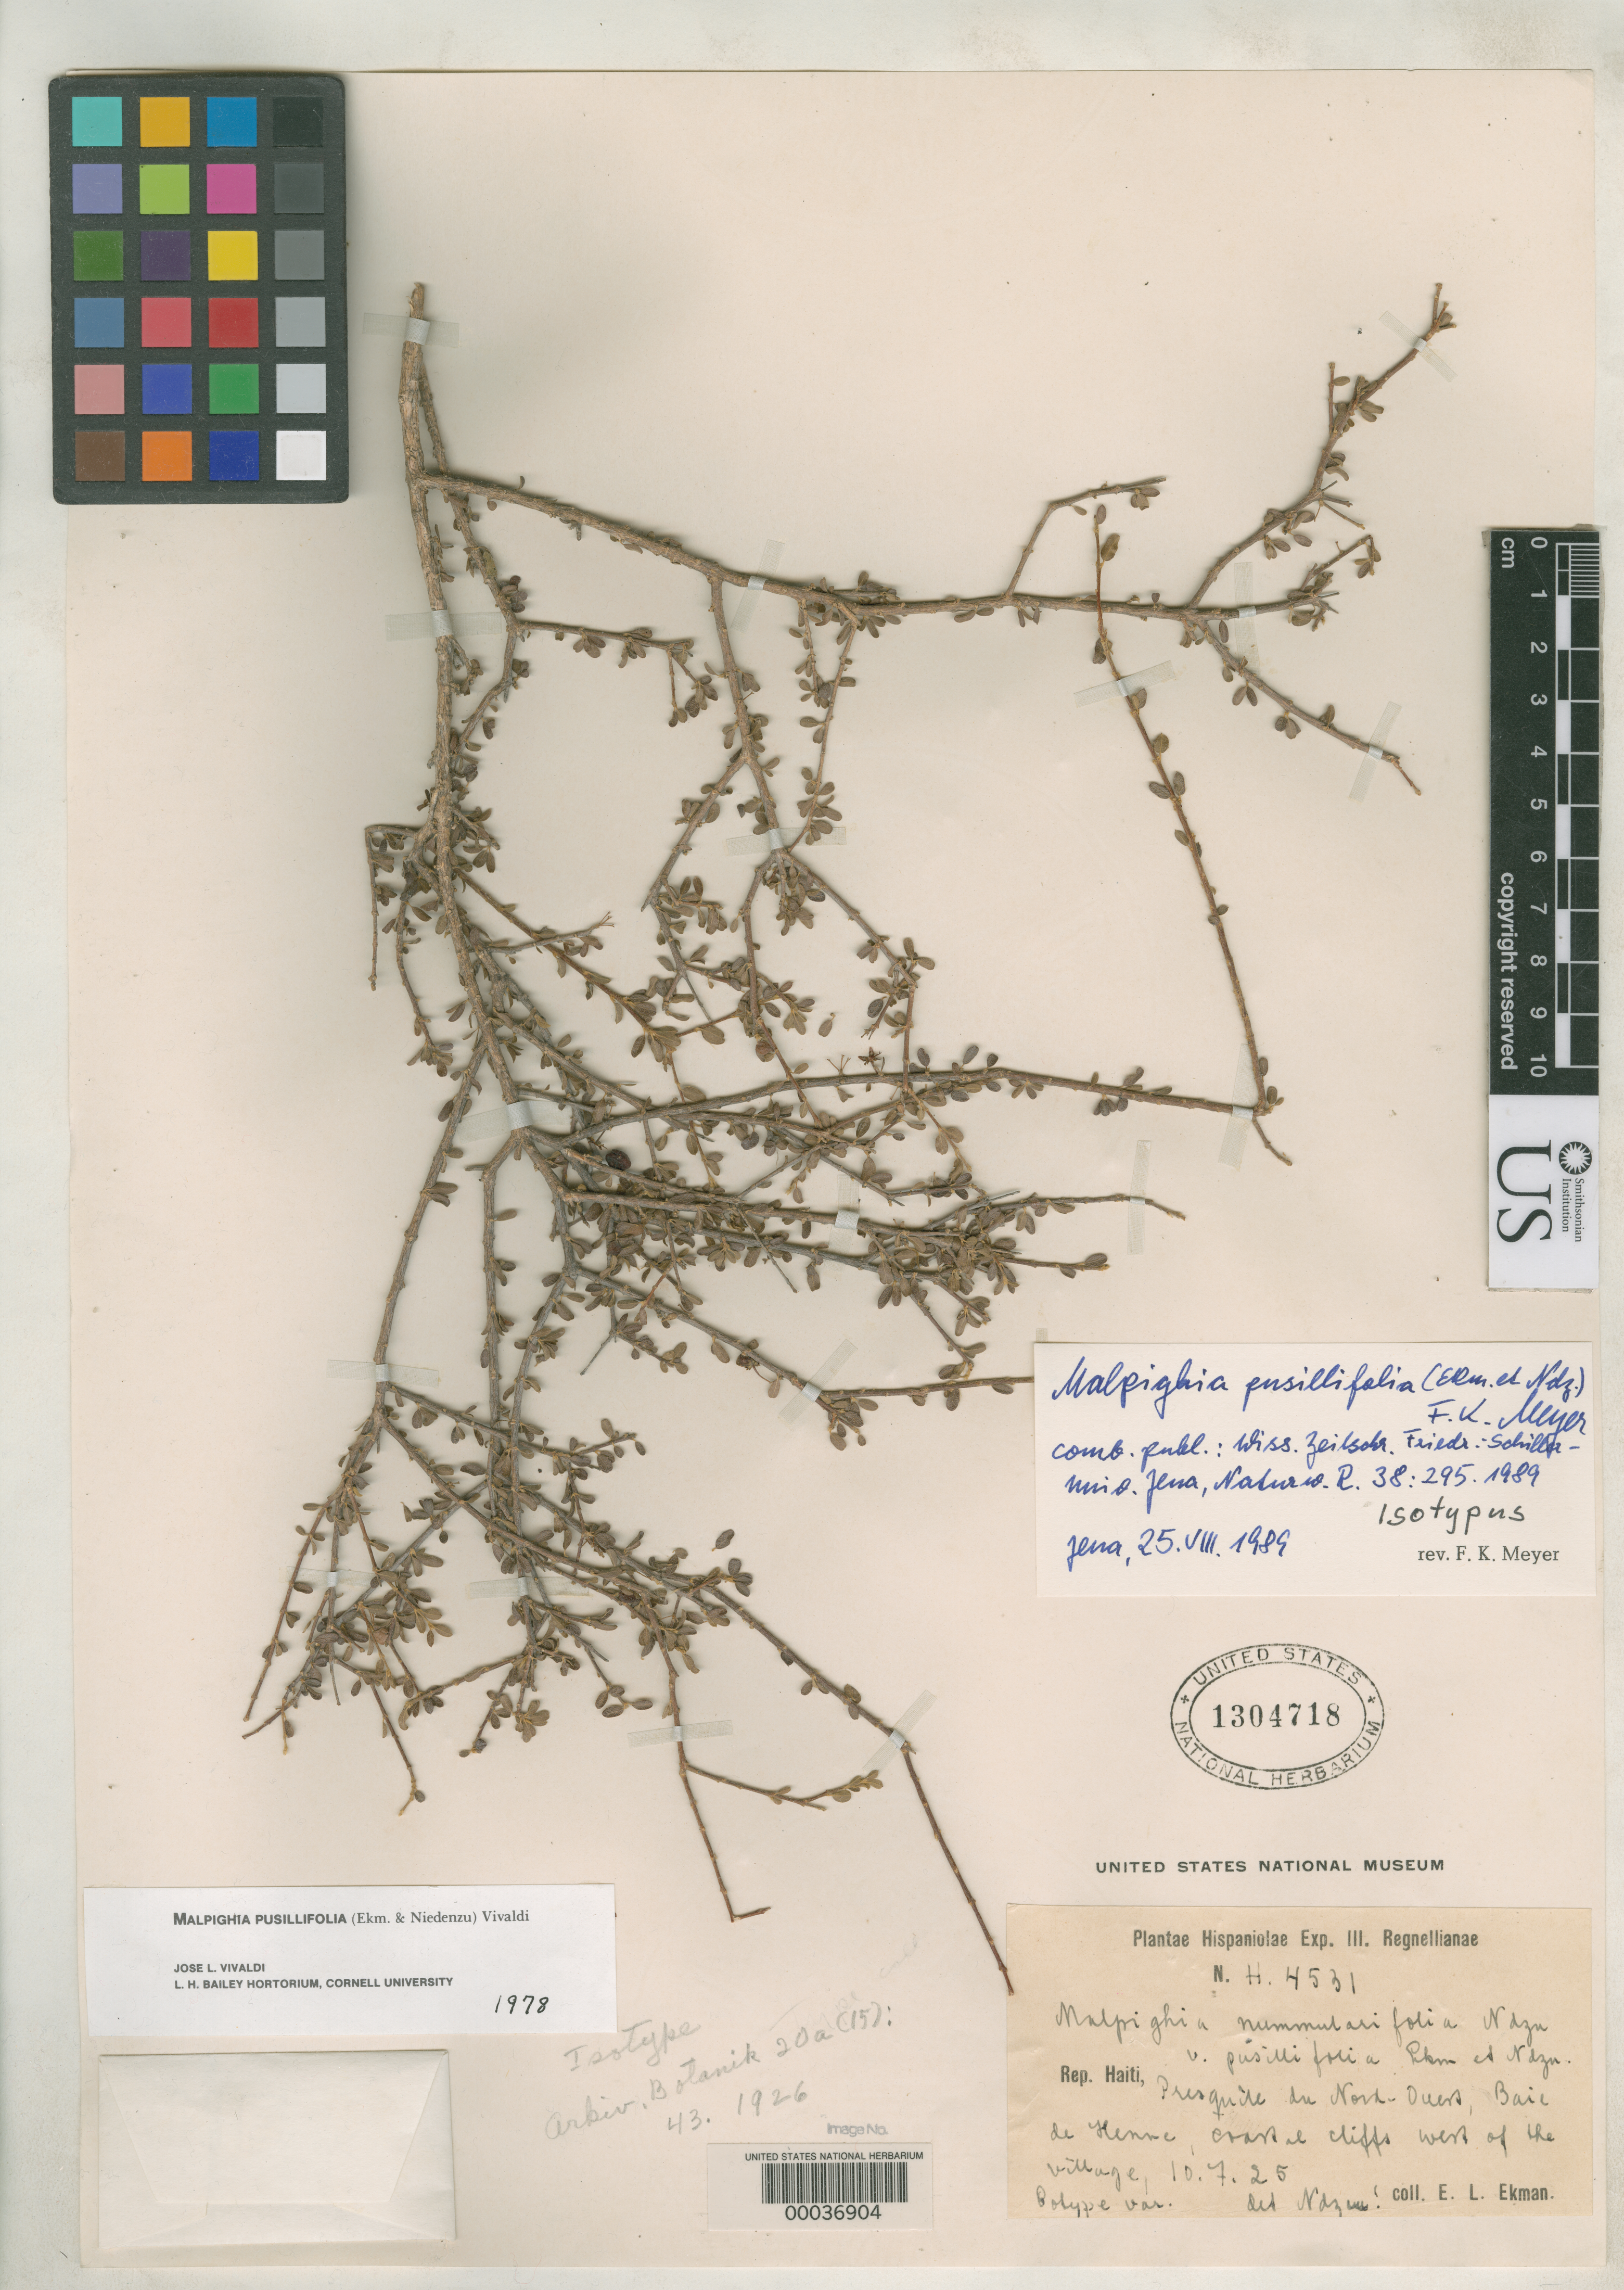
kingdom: Plantae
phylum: Tracheophyta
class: Magnoliopsida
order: Malpighiales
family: Malpighiaceae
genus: Malpighia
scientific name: Malpighia nummulariifolia var. pusillifolia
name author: Ekman & Nied.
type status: Isotype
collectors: E. L. Ekman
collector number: H 4531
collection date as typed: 10 Jul 1925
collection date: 1925-07-10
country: Haiti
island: Hispaniola Island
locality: Pres Quite du Nord-ouess, Baie de Henne, Orange cliffs west of Village.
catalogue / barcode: US 1304718